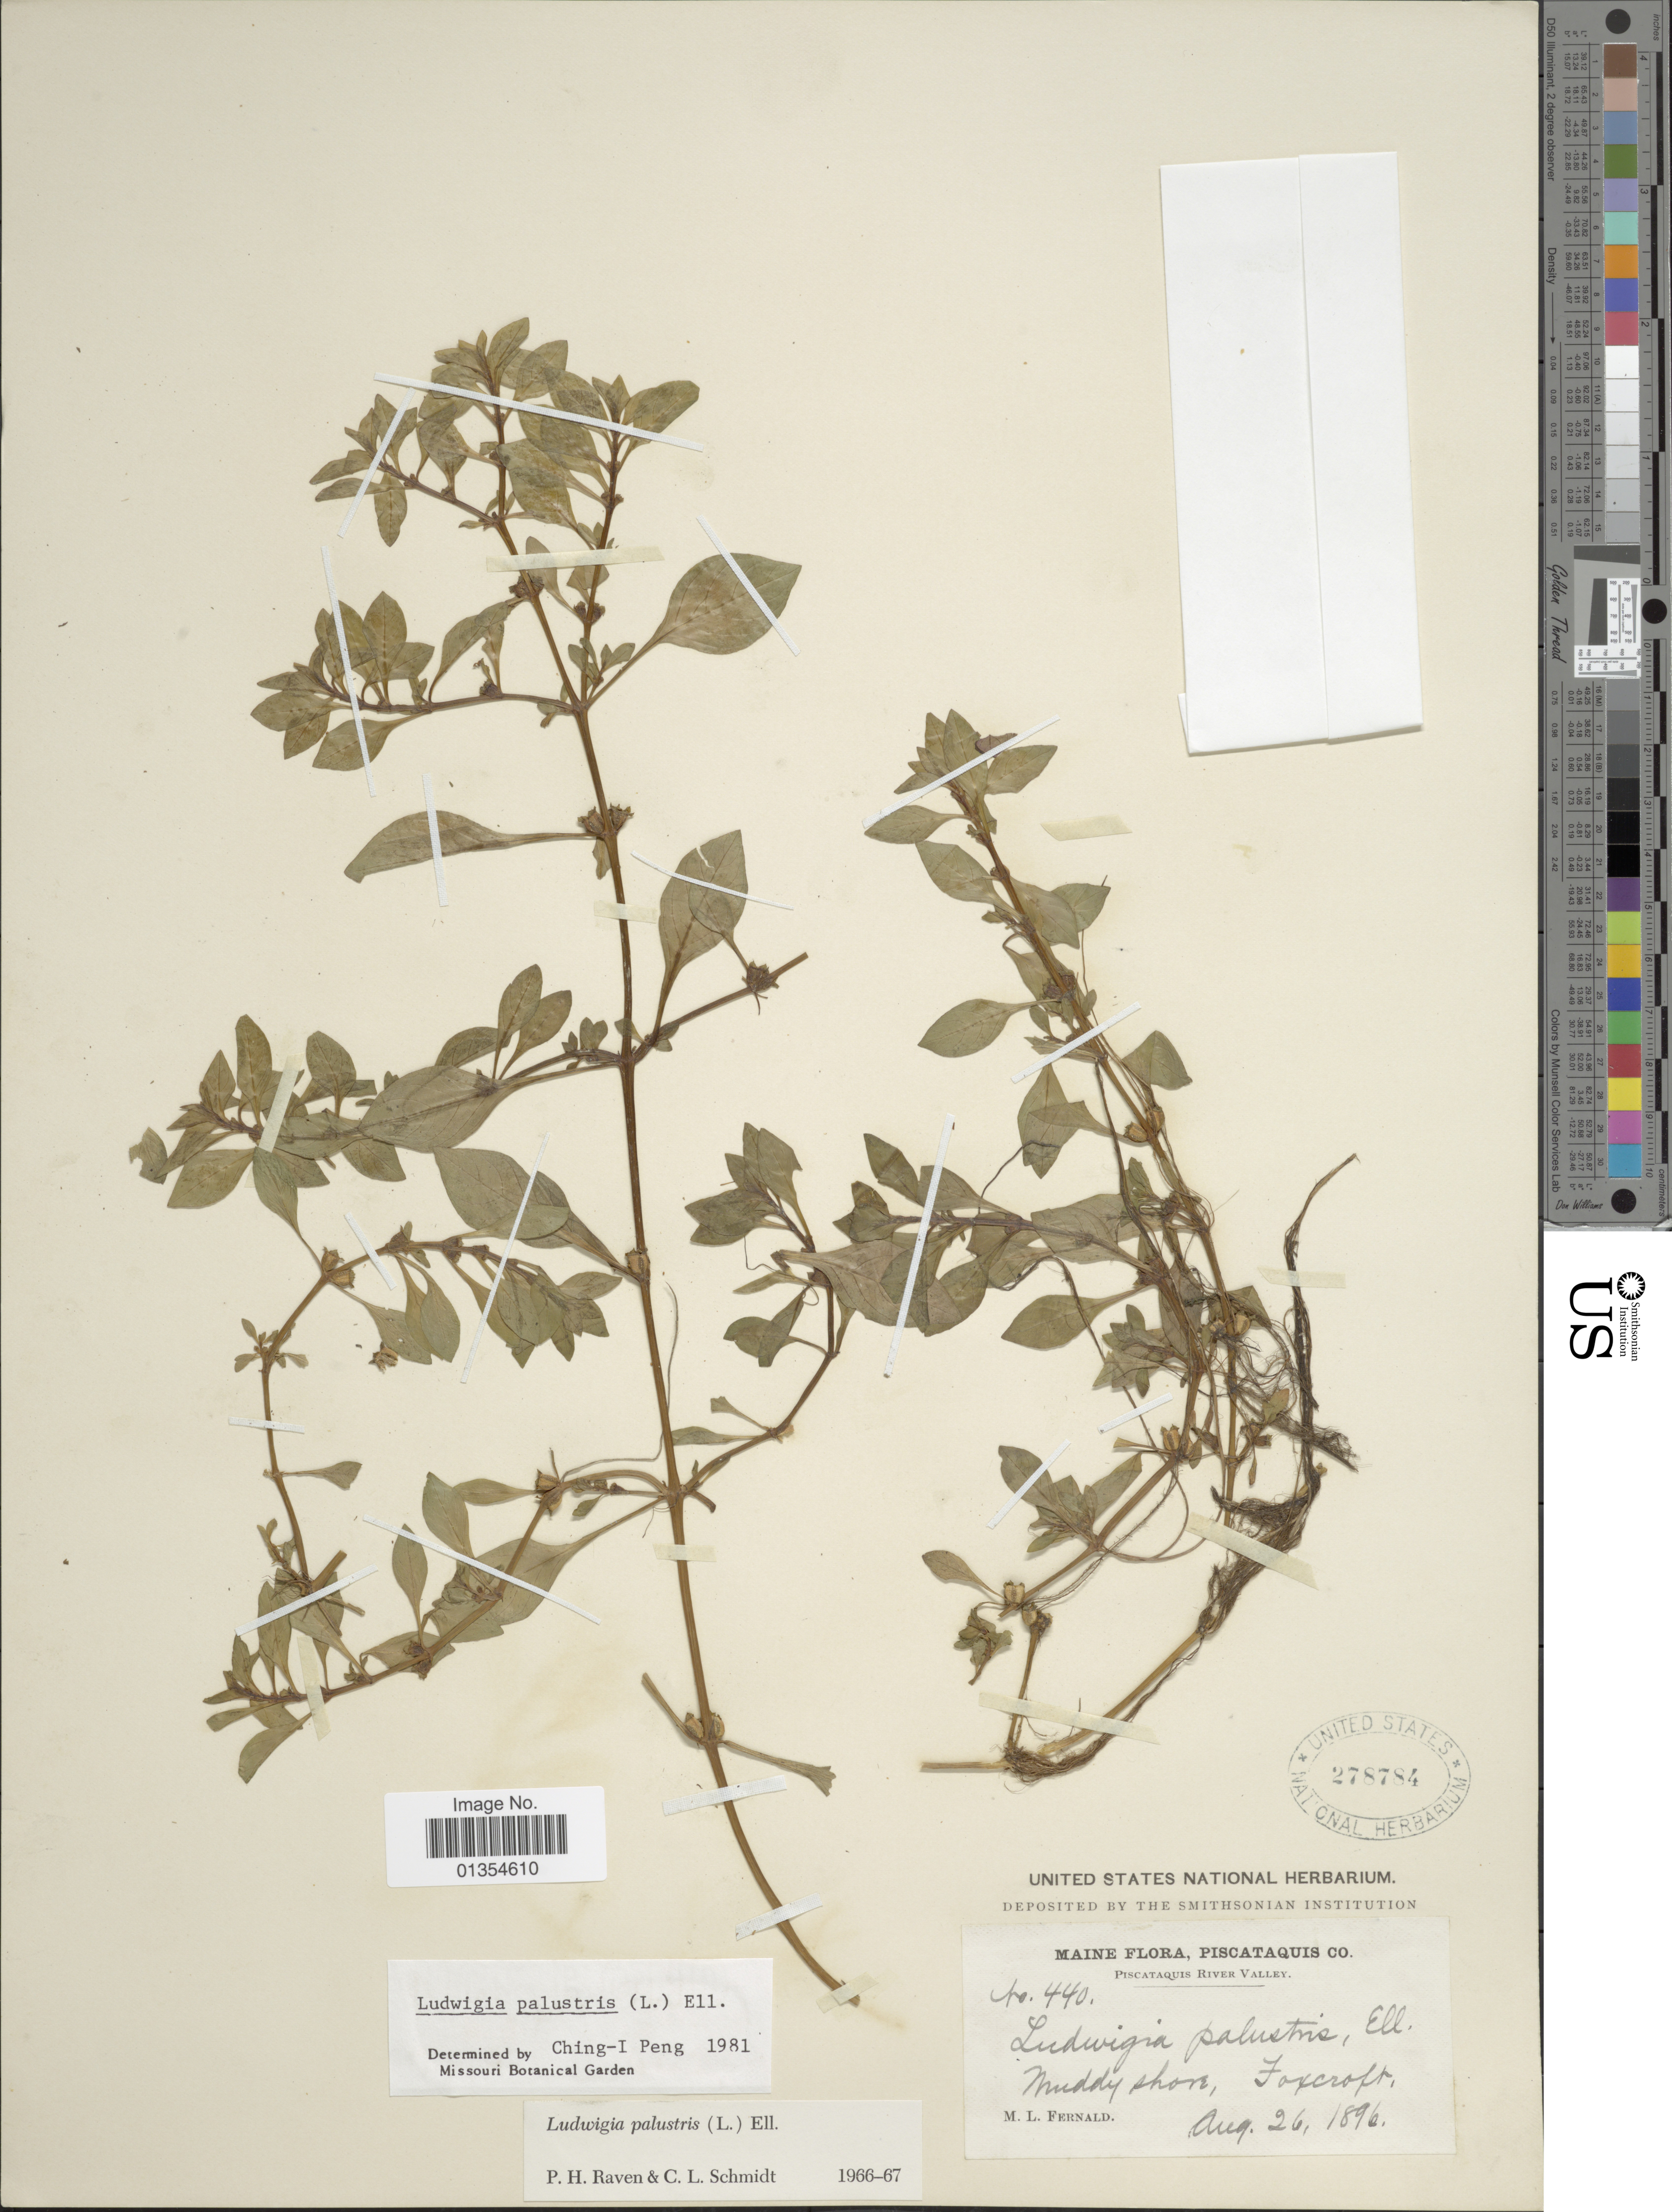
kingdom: Plantae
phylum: Tracheophyta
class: Magnoliopsida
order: Myrtales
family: Onagraceae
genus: Ludwigia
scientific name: Ludwigia palustris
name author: (L.) Elliott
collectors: M. L. Fernald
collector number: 440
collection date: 1896-08-26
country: United States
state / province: Maine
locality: Piscataquis Co, Piscataquis River Valley, Foxcroft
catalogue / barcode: US 278784